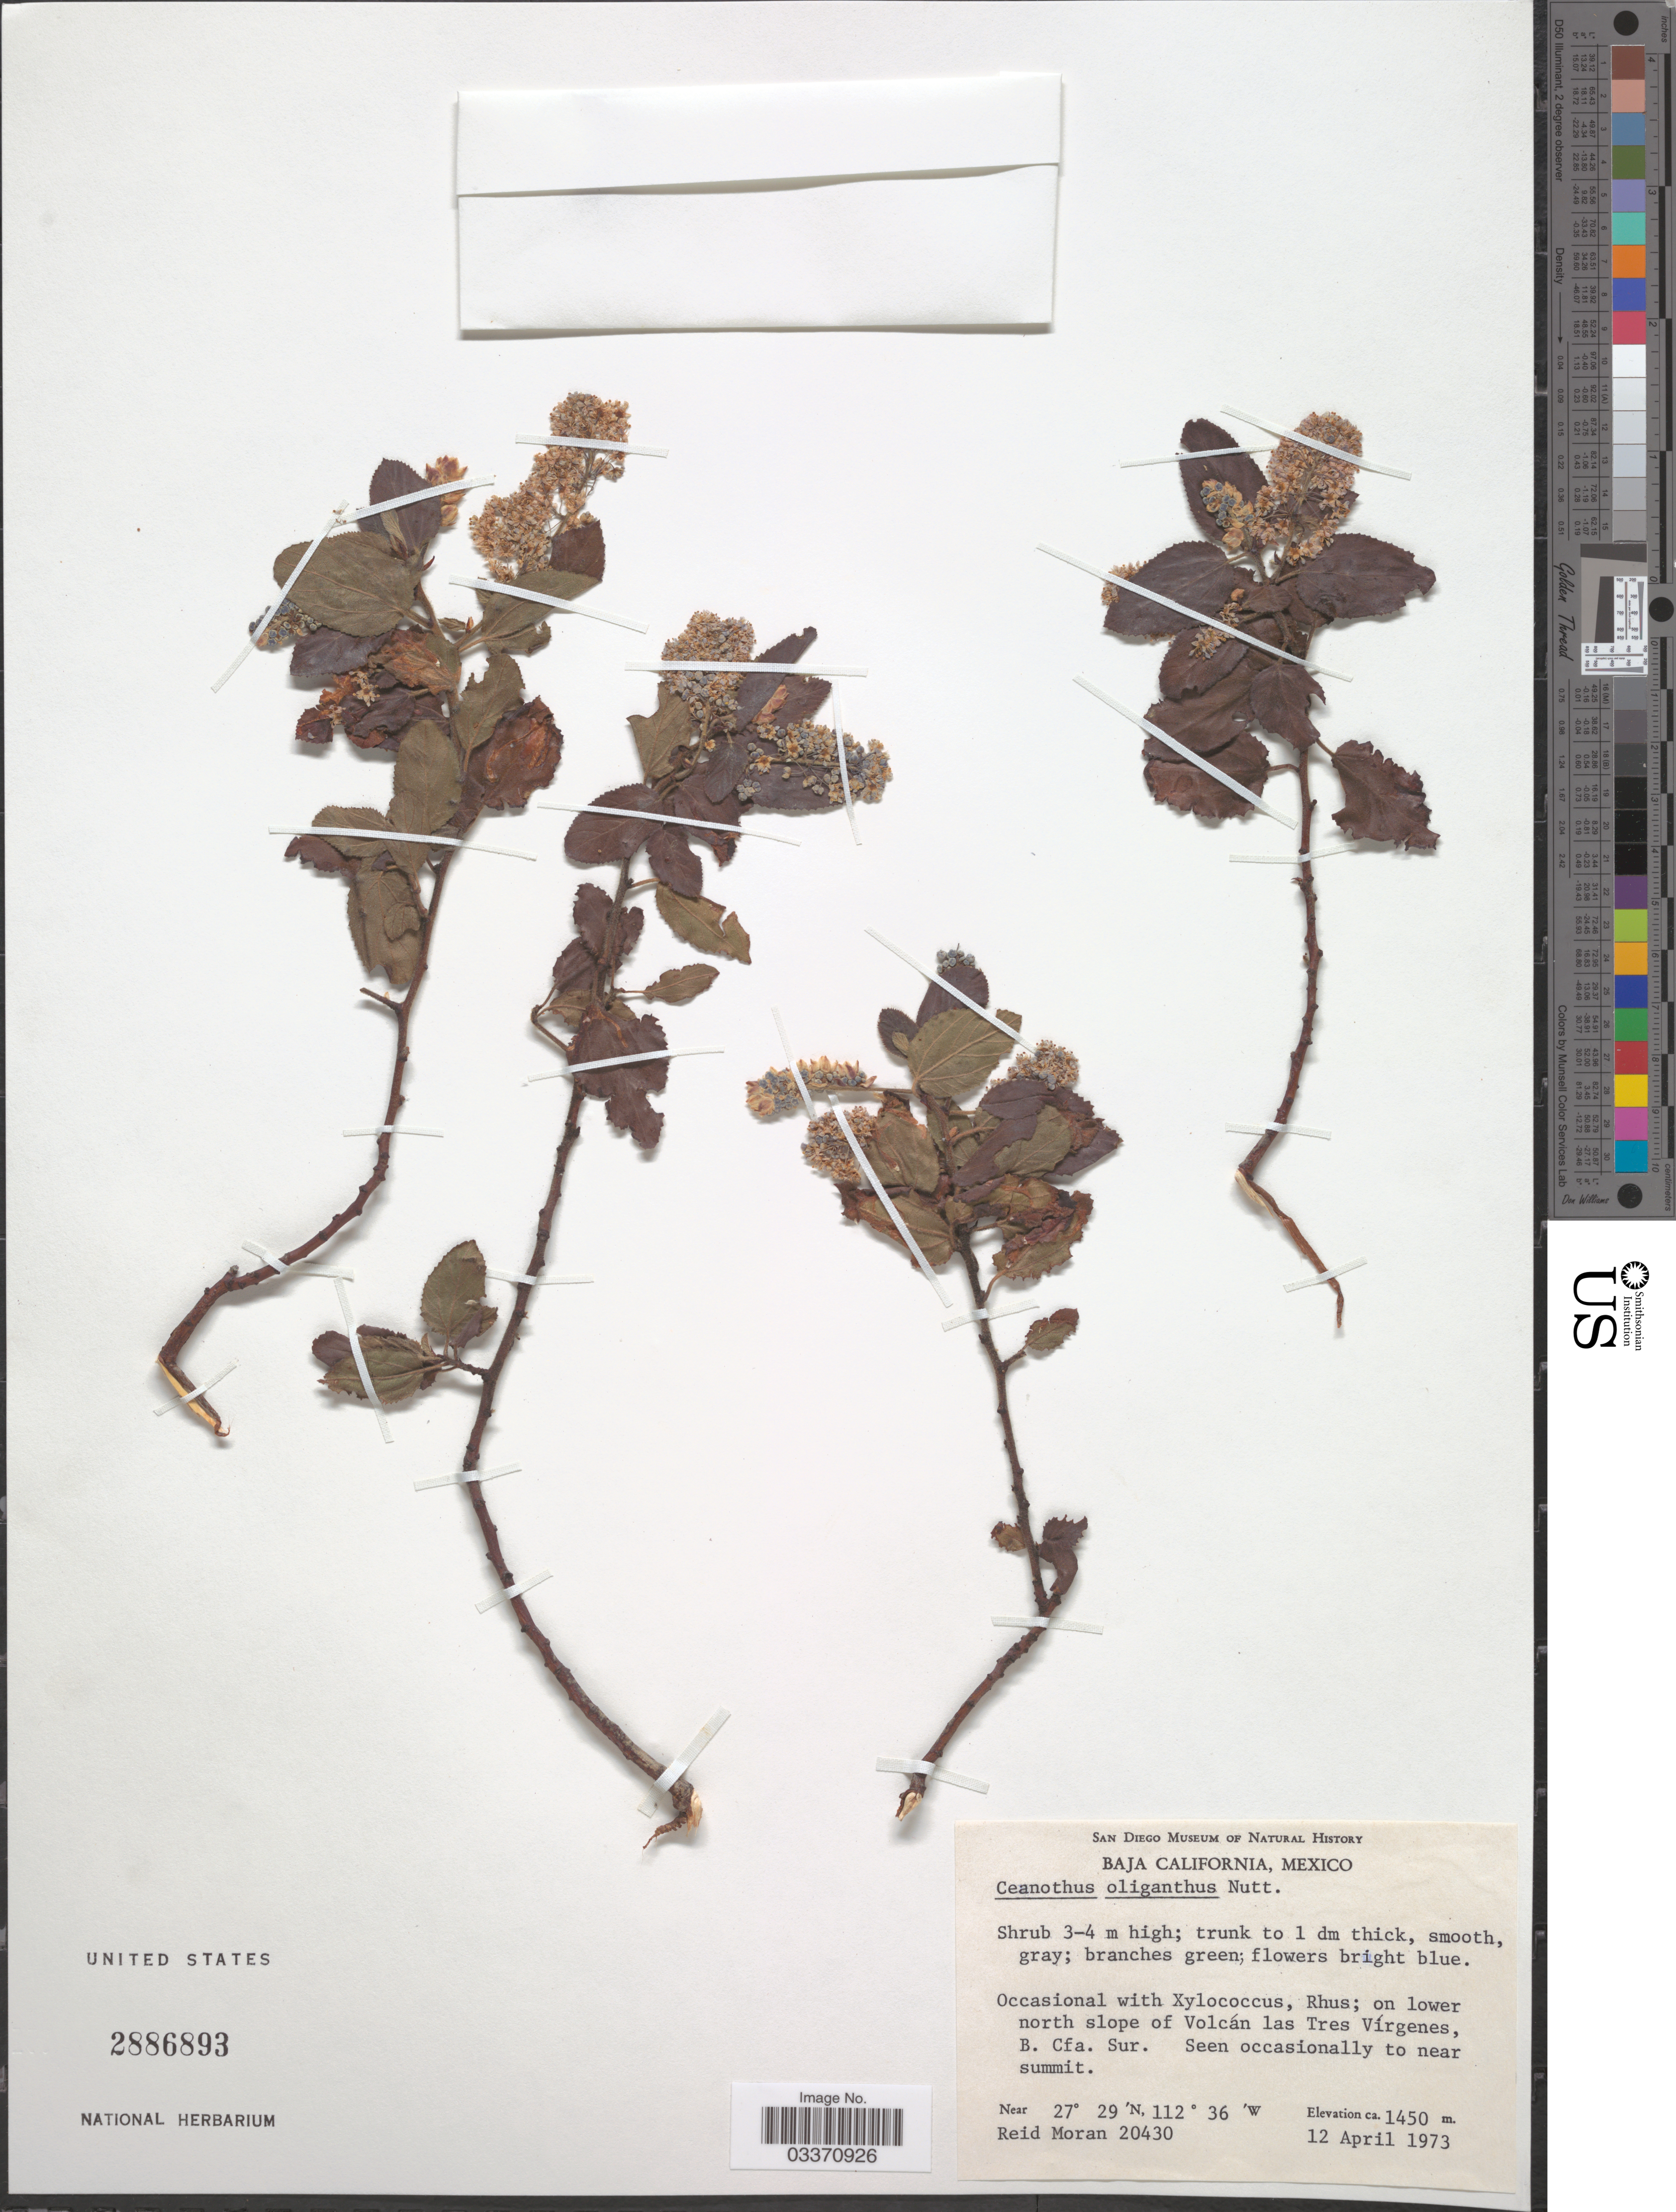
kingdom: Plantae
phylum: Tracheophyta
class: Magnoliopsida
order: Rosales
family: Rhamnaceae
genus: Ceanothus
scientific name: Ceanothus oliganthus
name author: Nutt.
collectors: R. Moran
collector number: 20430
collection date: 1973-04-12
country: Mexico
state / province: Baja California Sur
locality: On lower north slope of Volcán las Tres Vírgenes.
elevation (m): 1450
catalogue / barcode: US 2886893